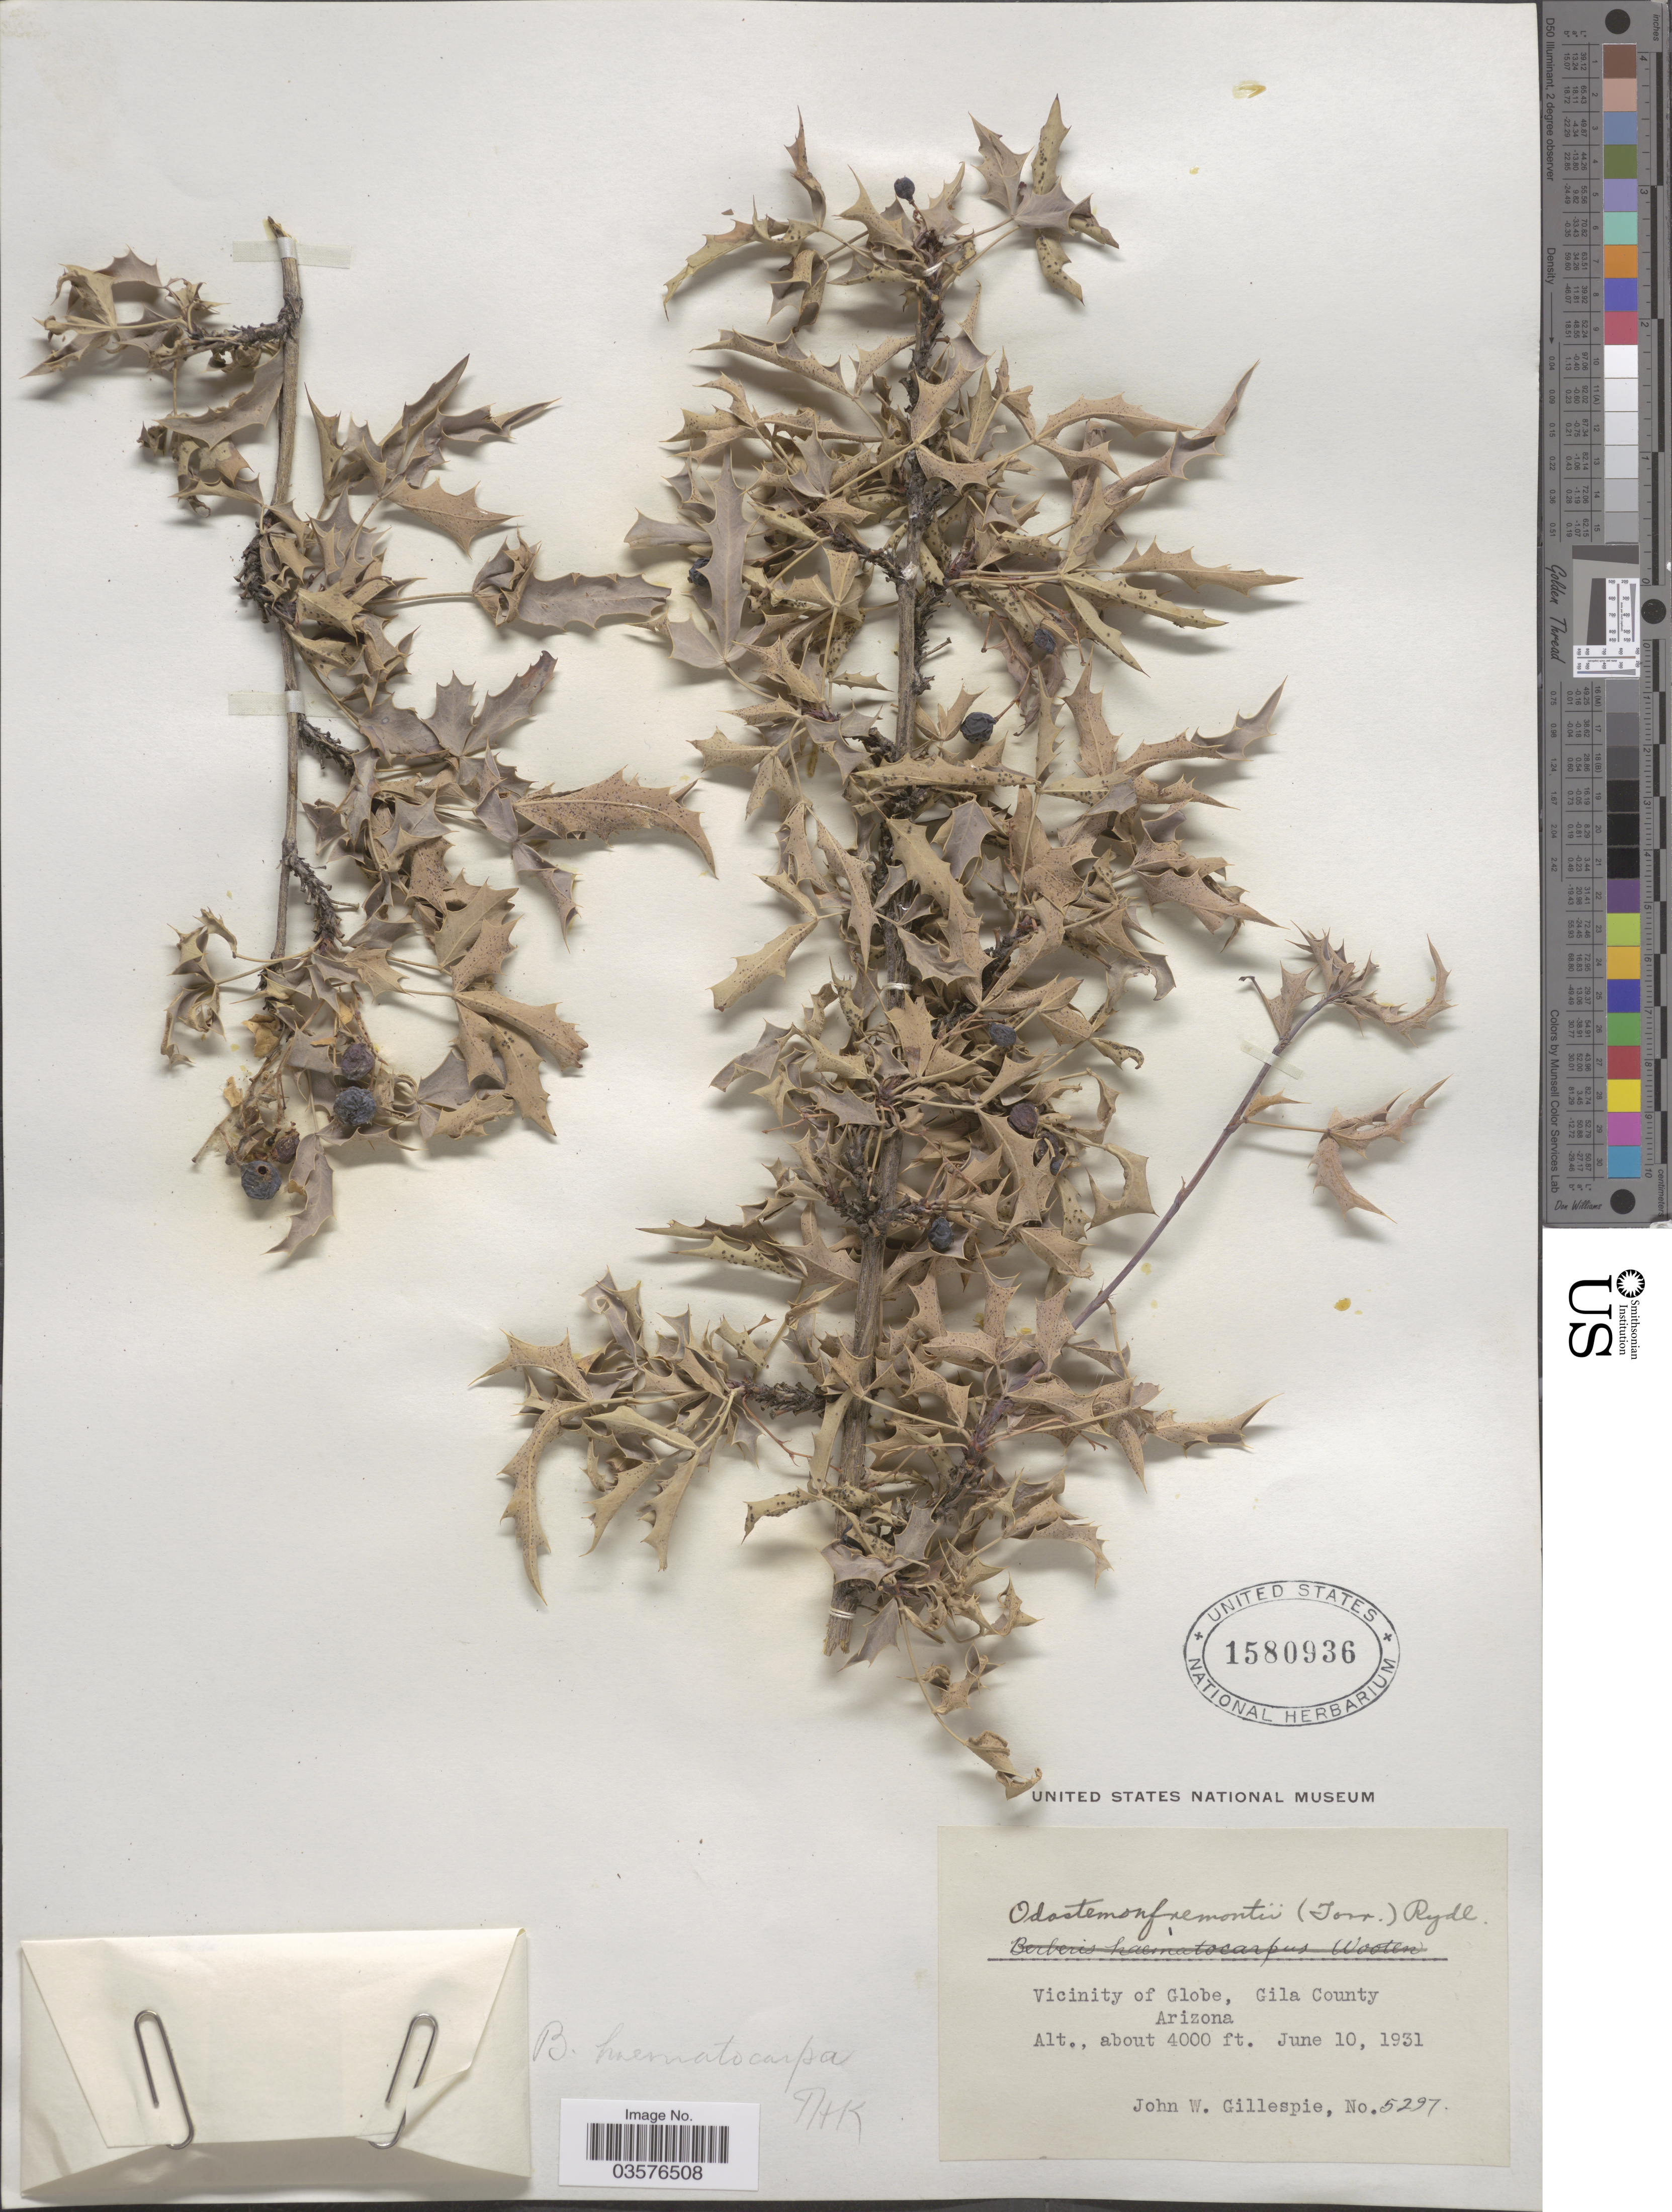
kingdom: Plantae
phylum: Tracheophyta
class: Magnoliopsida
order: Ranunculales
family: Berberidaceae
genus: Mahonia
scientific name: Mahonia haematocarpa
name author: (Wooton) Fedde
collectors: J. W. Gillespie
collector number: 5297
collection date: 1931-06-10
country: United States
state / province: Arizona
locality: Vicinity of Globe, Gila County.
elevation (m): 1219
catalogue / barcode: US 1580936